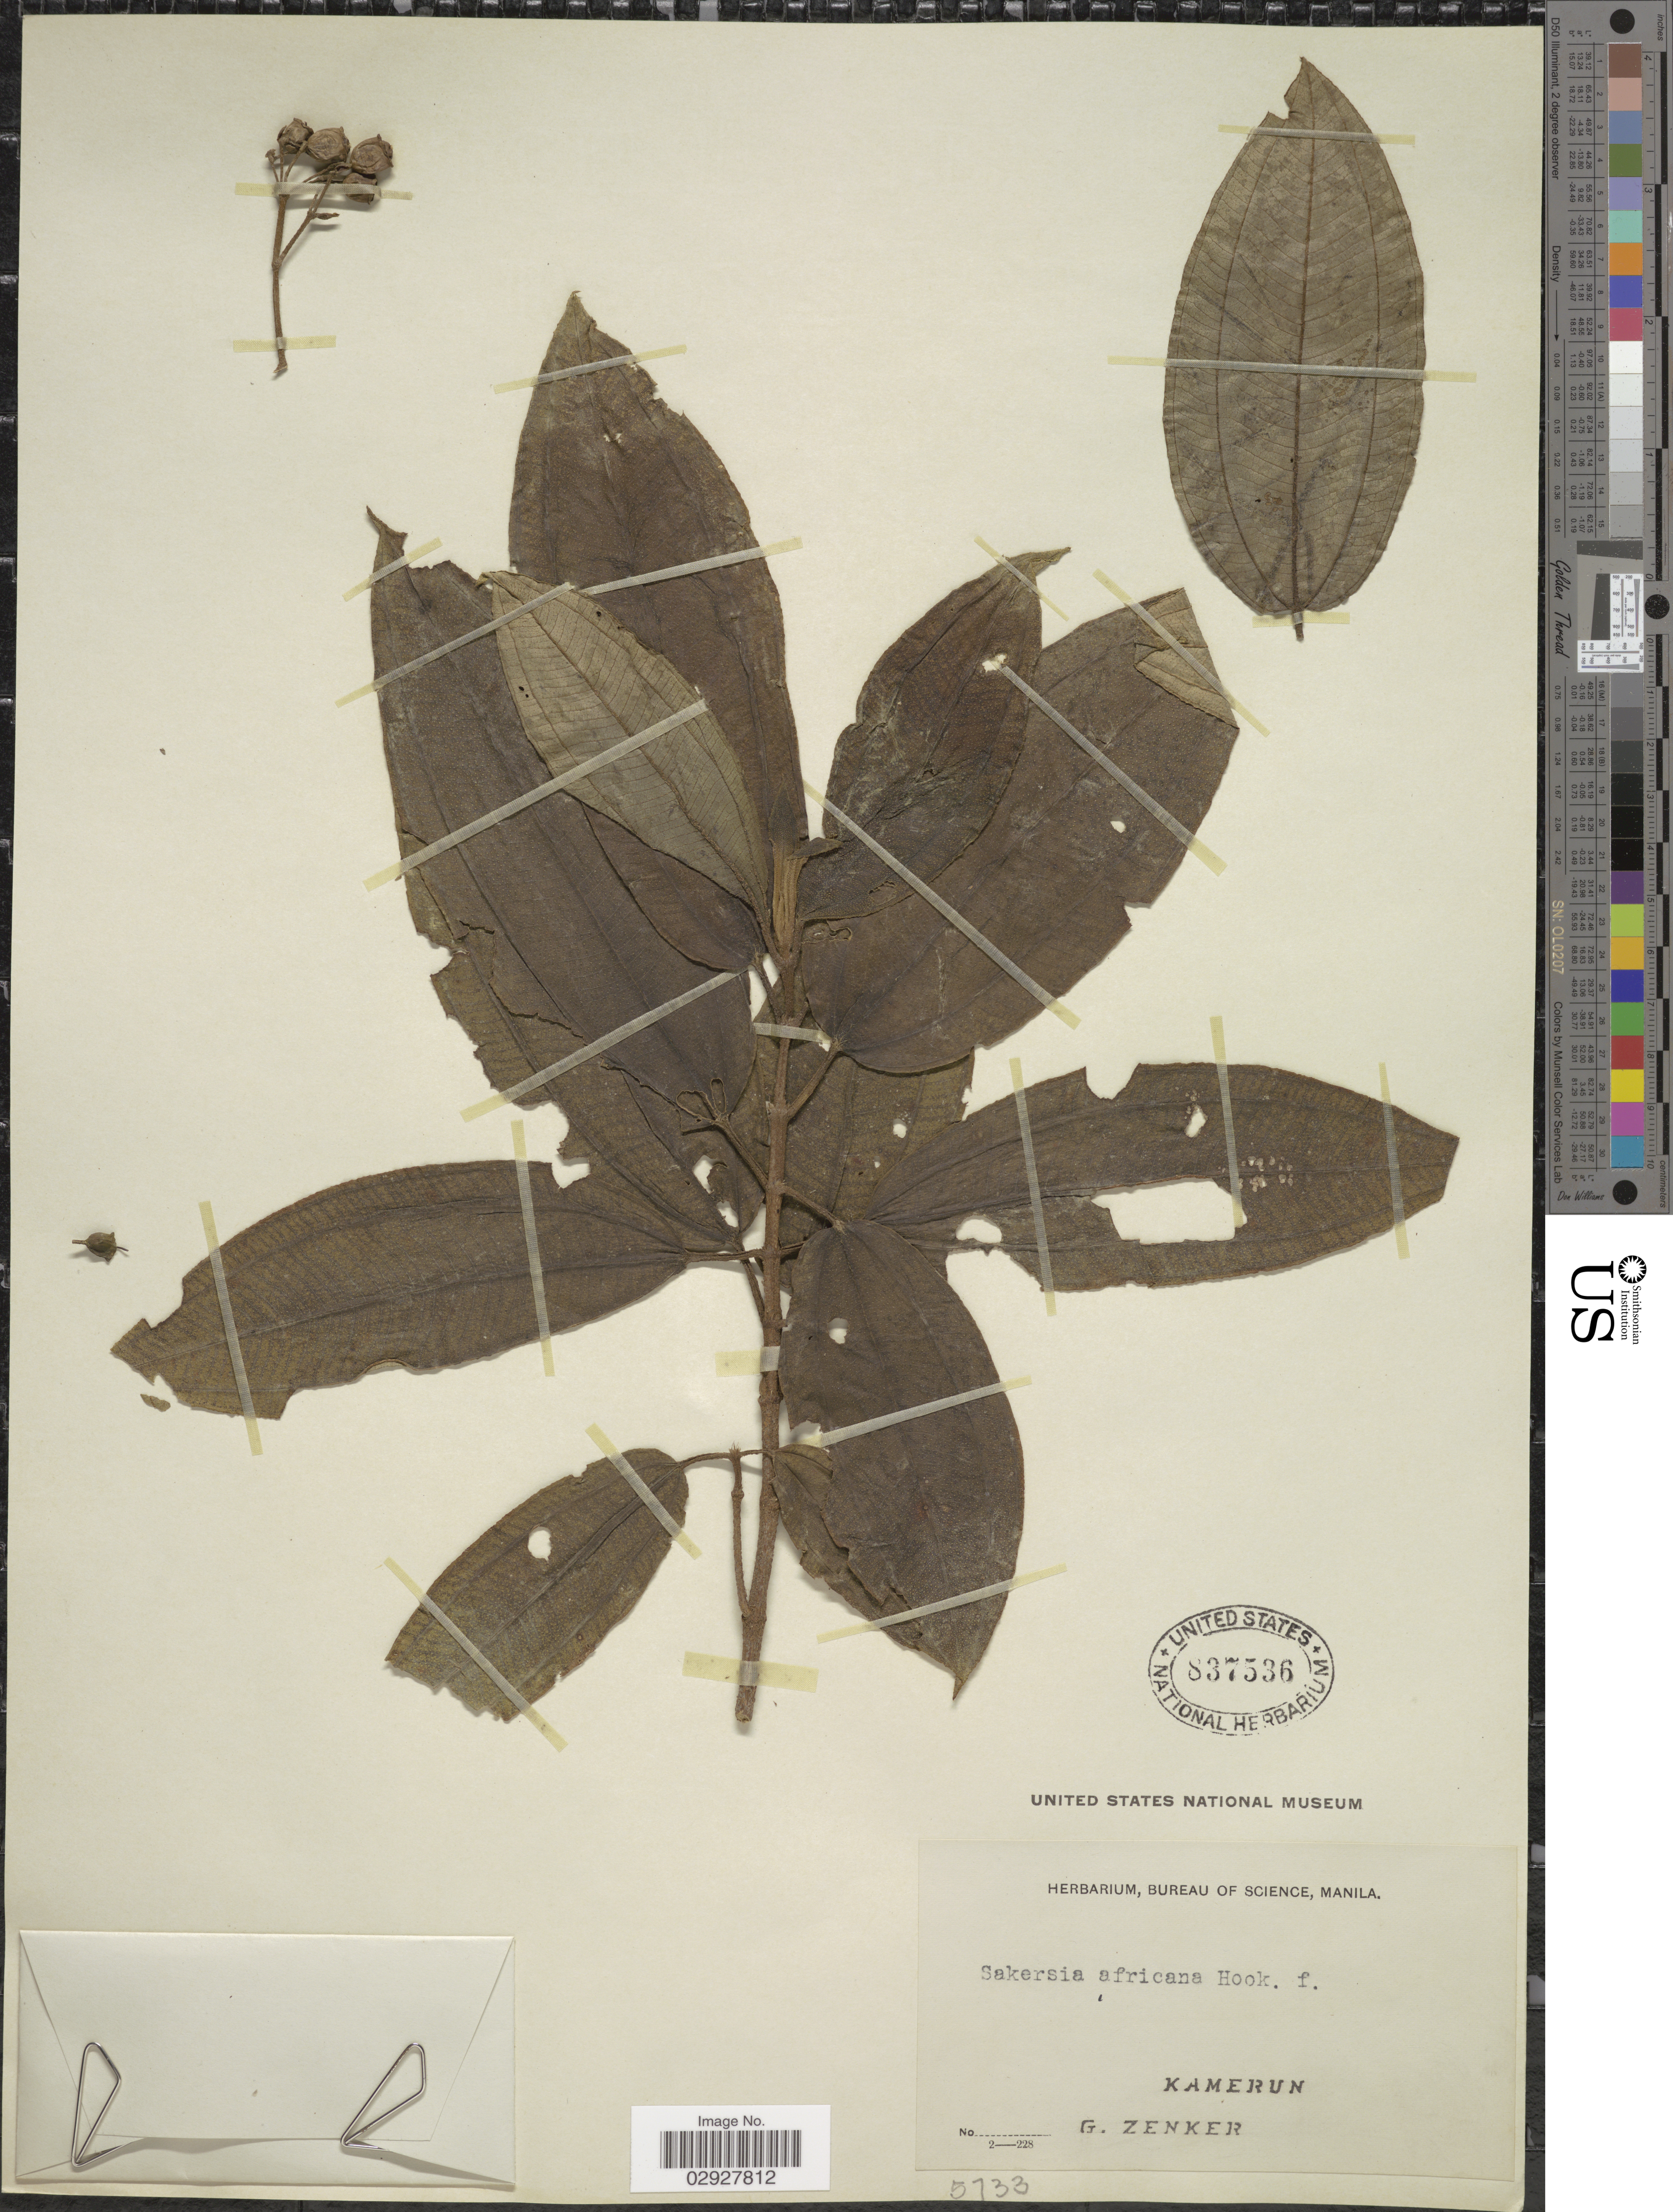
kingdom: Plantae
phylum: Tracheophyta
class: Magnoliopsida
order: Myrtales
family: Melastomataceae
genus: Dichaetanthera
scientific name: Dichaetanthera africana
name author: (Hook. f.) Jacq.-Fél.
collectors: G. A. Zenker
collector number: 5733?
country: Cameroon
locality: Kamerun.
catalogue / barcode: US 837536